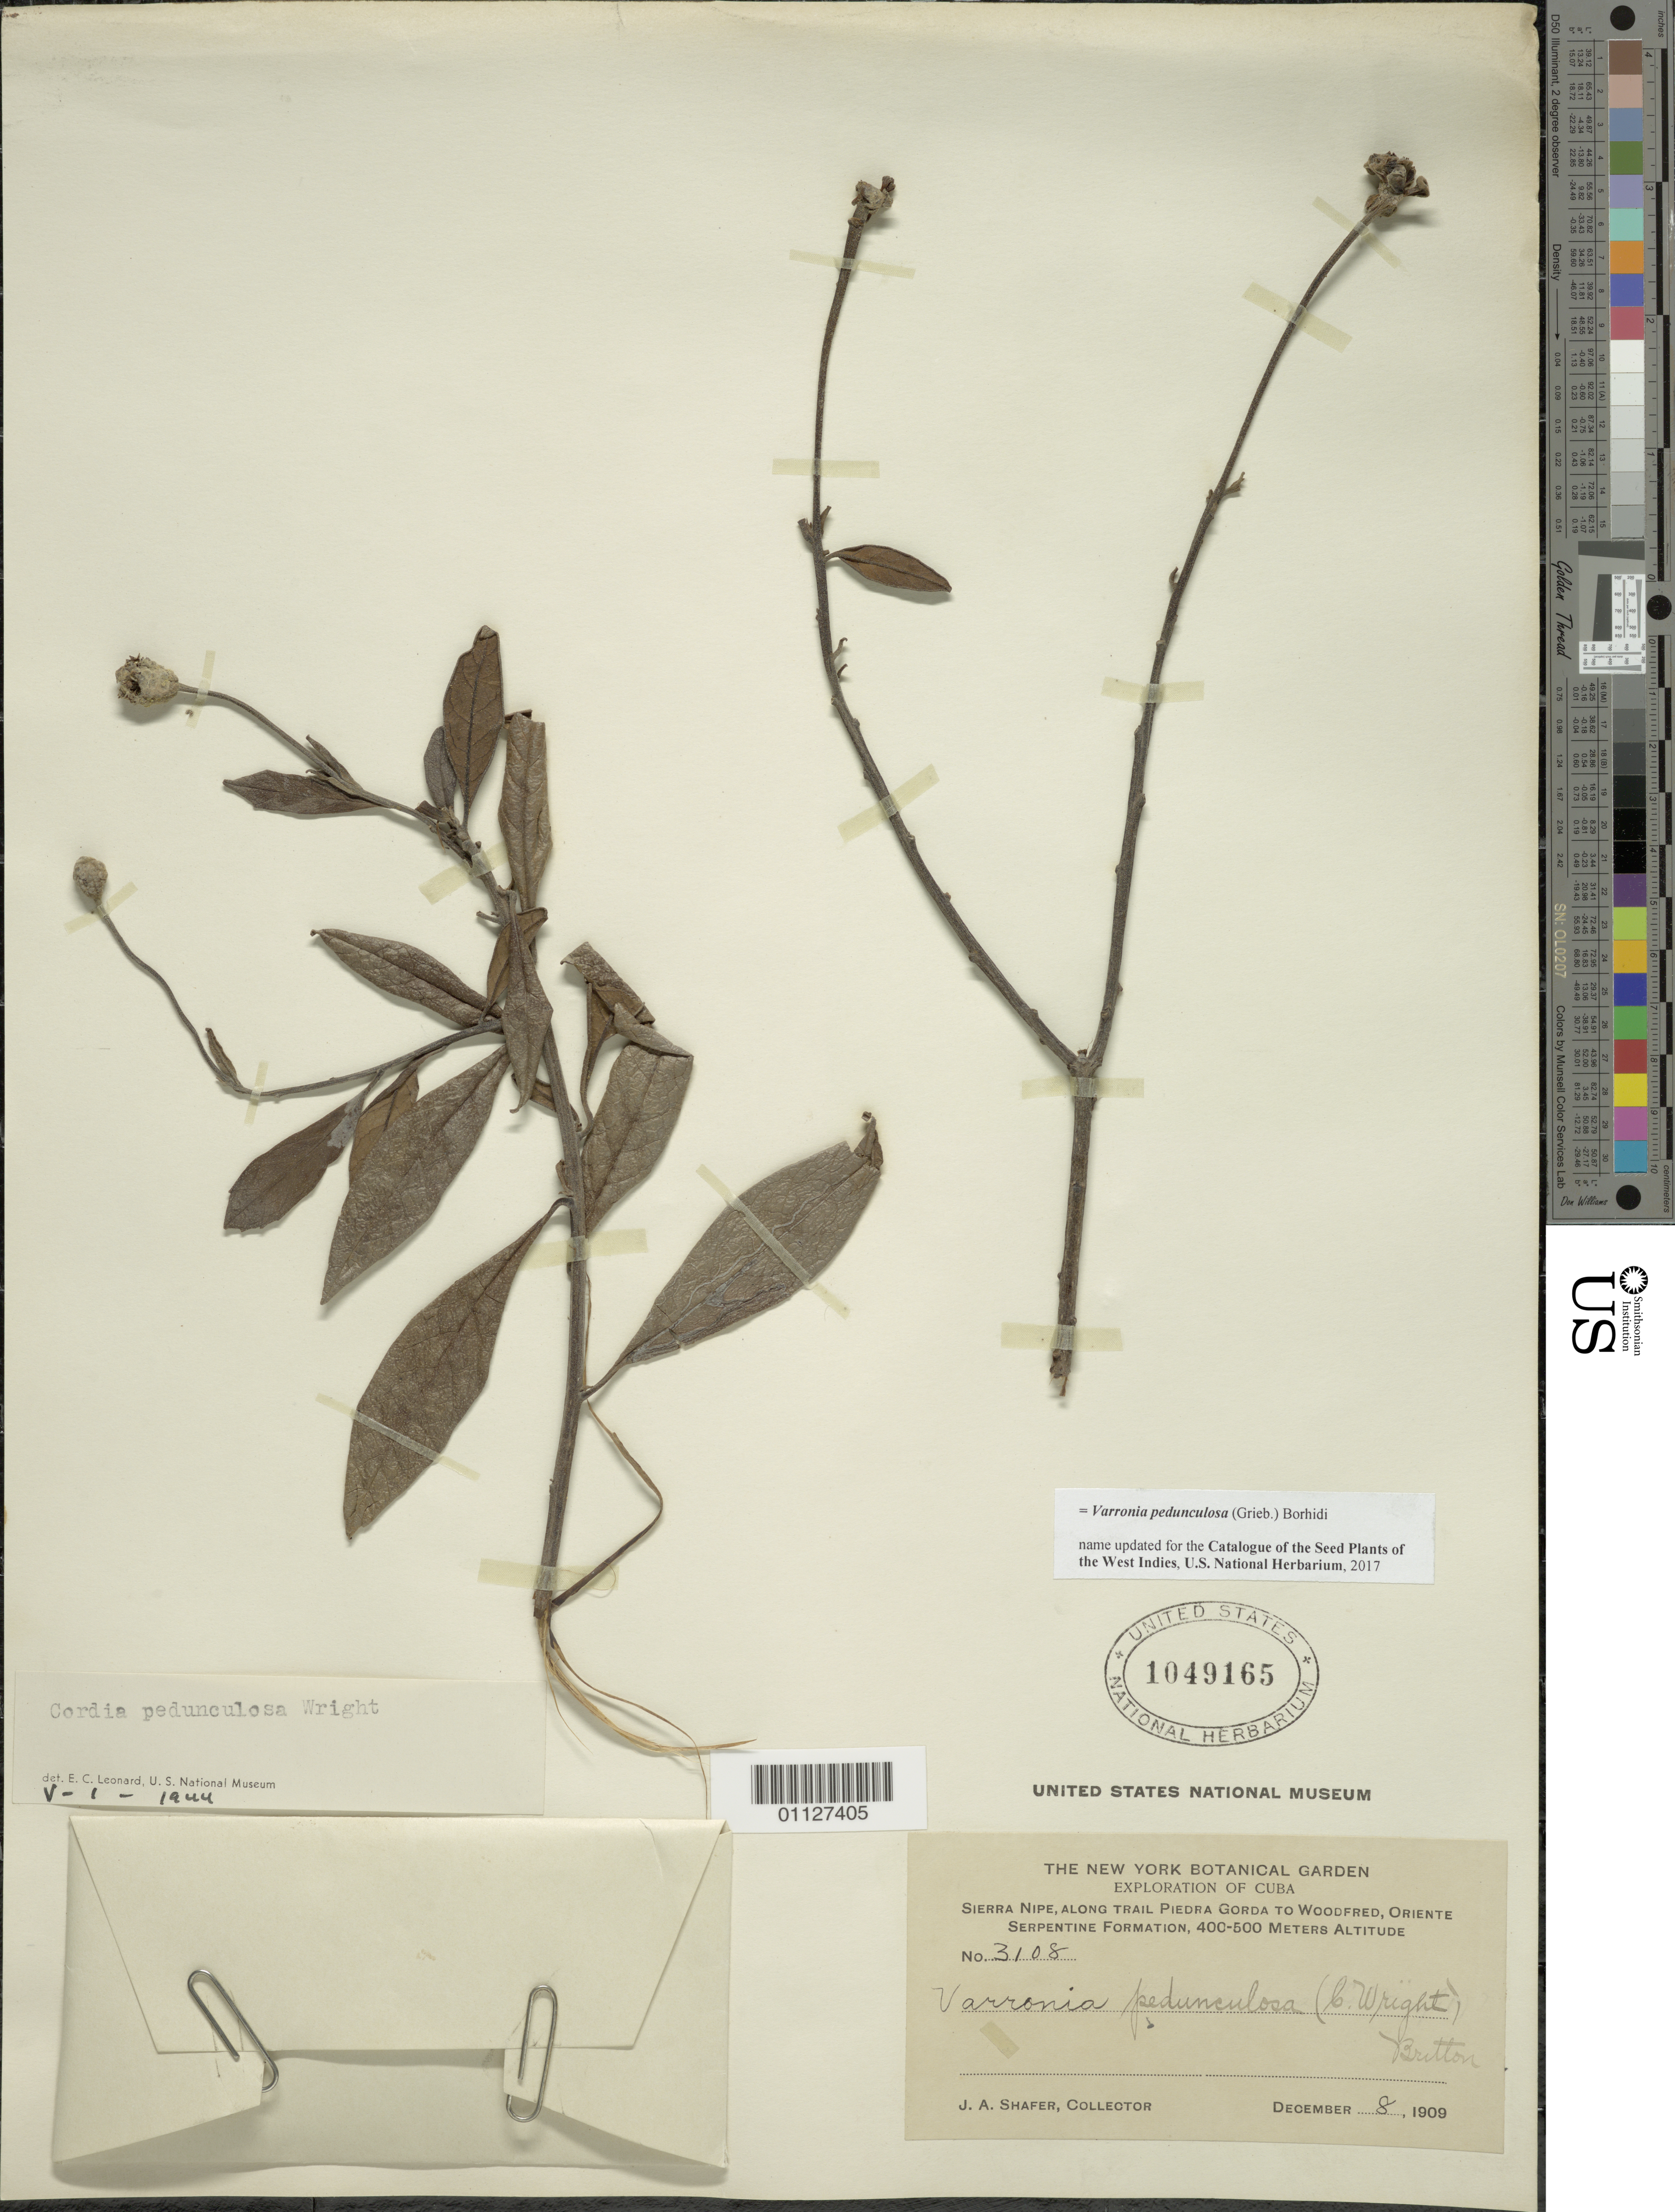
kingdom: Plantae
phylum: Tracheophyta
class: Magnoliopsida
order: Boraginales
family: Cordiaceae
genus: Varronia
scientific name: Varronia pedunculosa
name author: (Griseb.) Borhidi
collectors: J. A. Shafer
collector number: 3108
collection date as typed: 08 Dec 1909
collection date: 1909-12-08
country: Cuba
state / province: Holguín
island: Cuba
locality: Serpentine Formation, Sierra Nipe, along trail Piedra Gorda to Woodfred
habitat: Serpentine formation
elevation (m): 400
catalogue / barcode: US 1049165